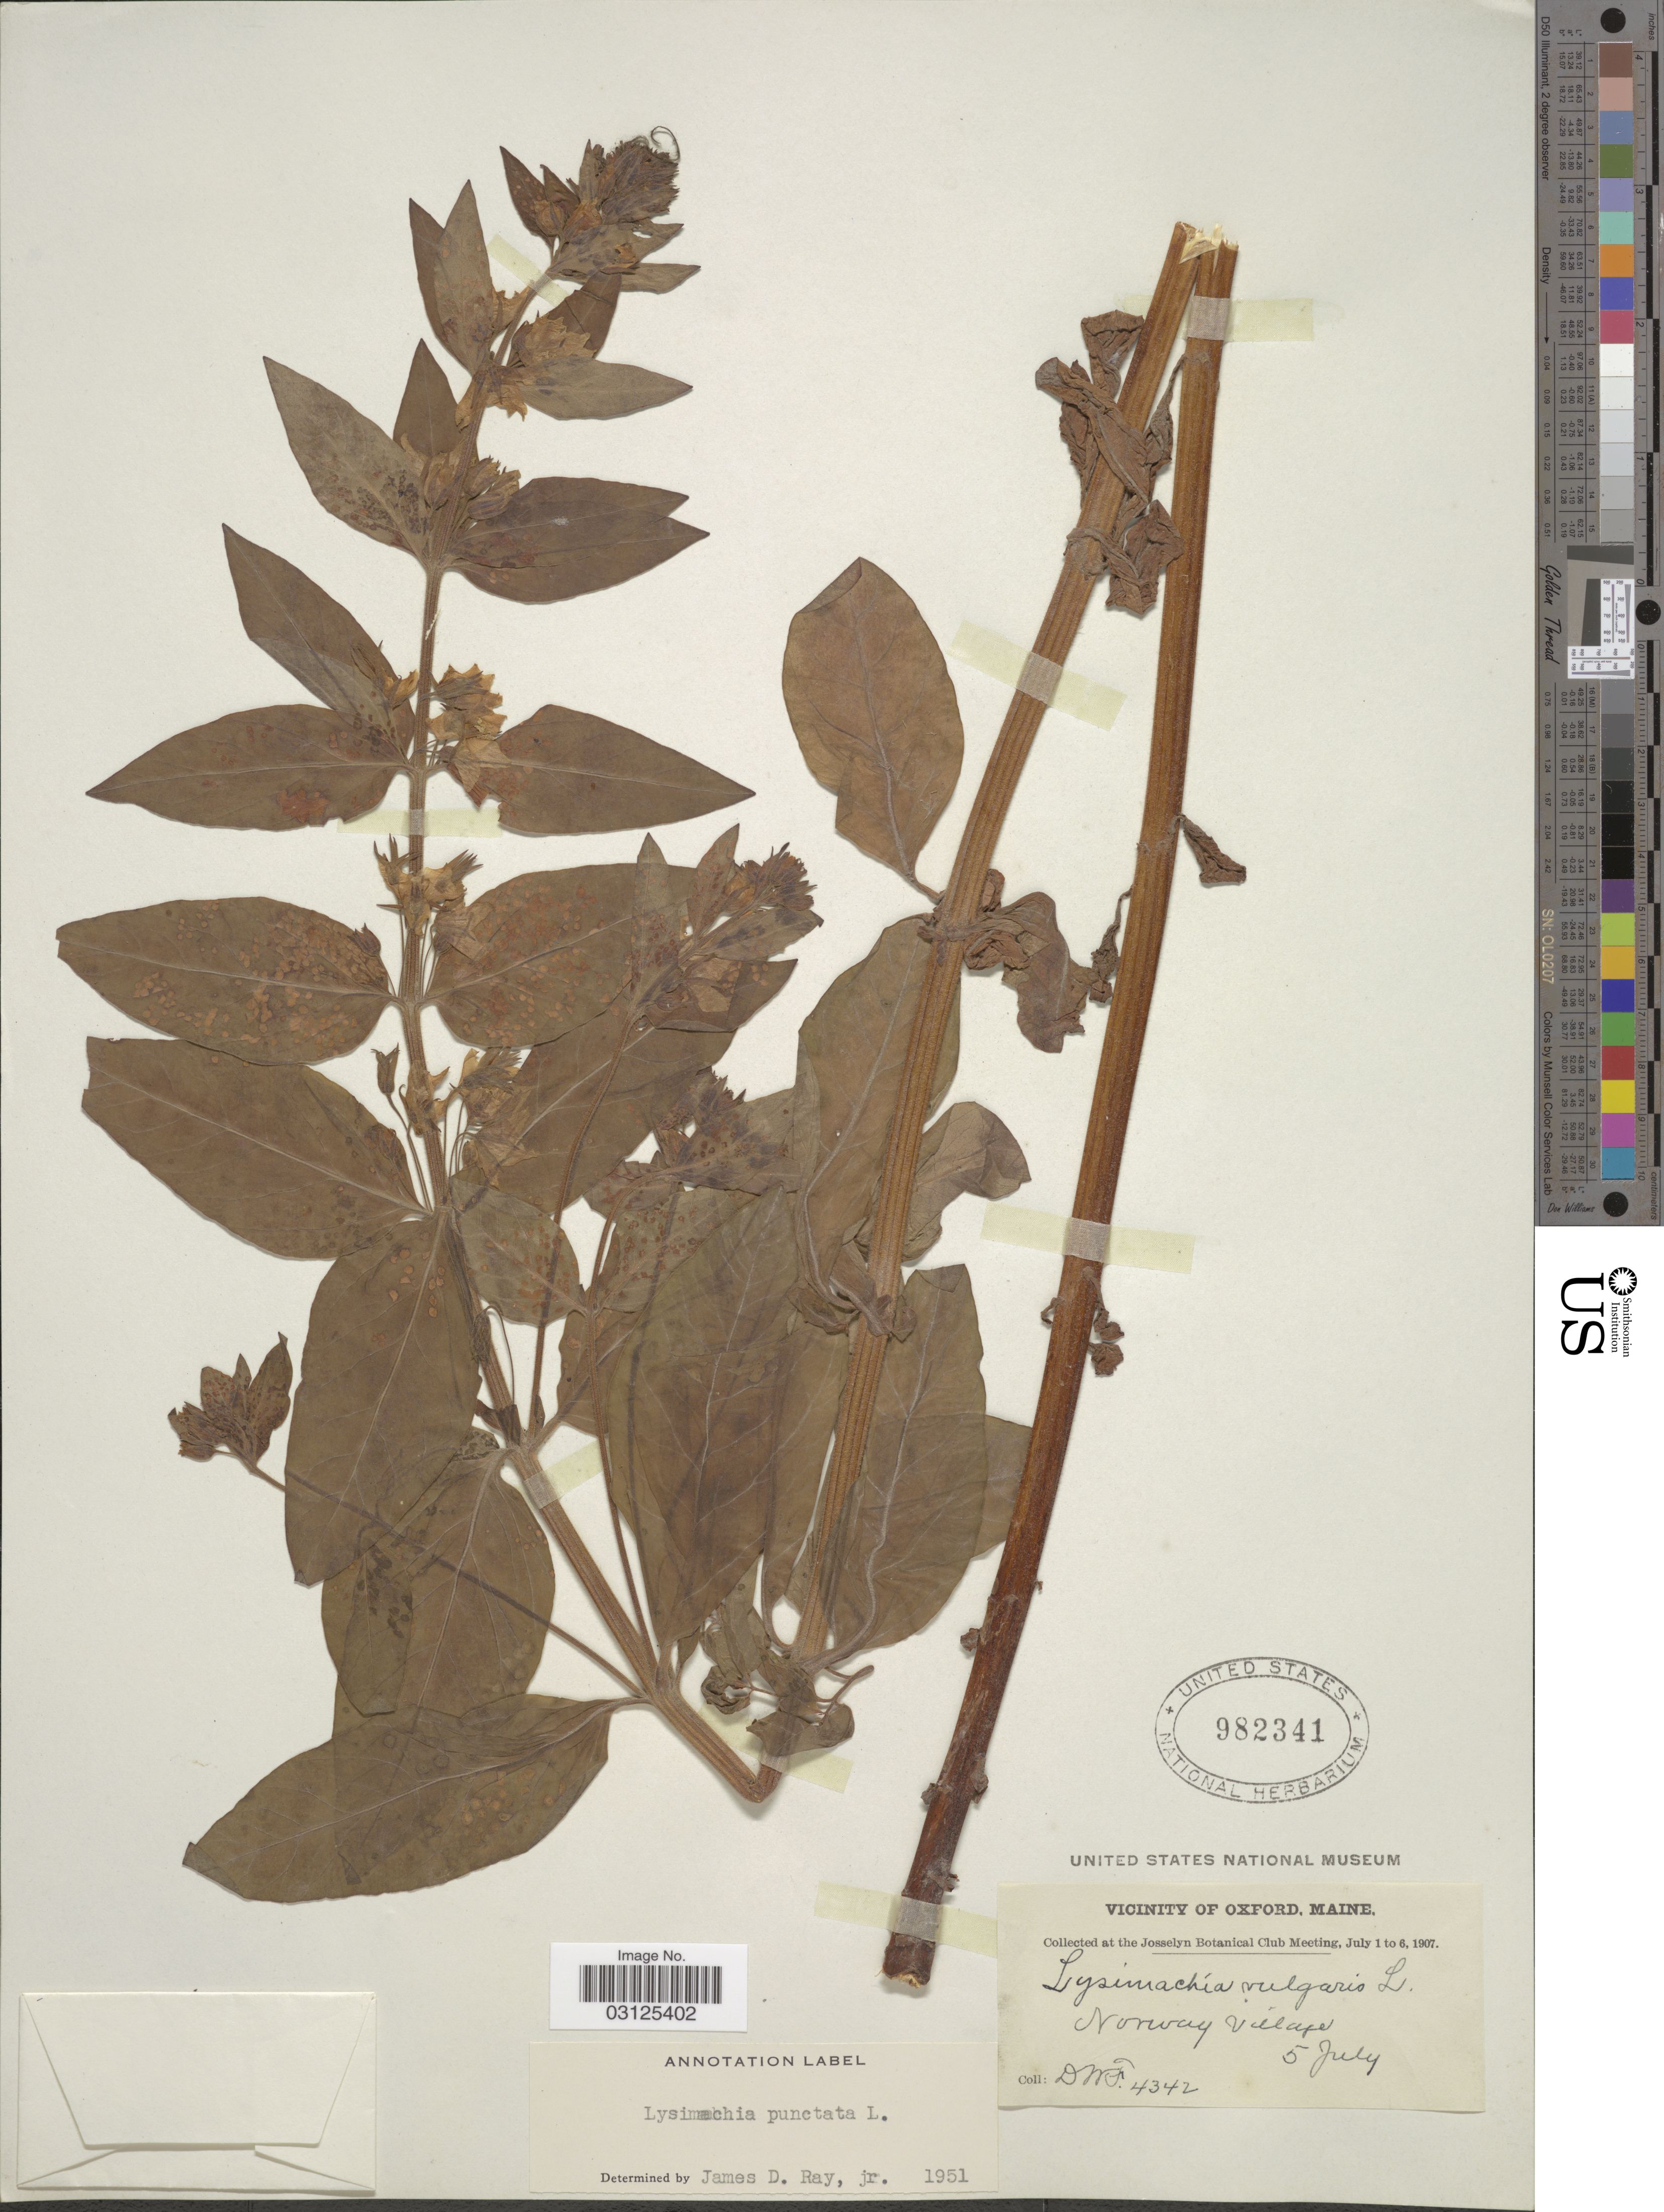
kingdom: Plantae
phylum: Tracheophyta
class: Magnoliopsida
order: Ericales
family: Primulaceae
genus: Lysimachia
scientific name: Lysimachia punctata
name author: L.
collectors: D. W. F.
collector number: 4342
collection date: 1907-07-05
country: United States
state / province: Maine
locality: Vicinity of Oxford, Maine, Norway village.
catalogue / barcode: US 982341